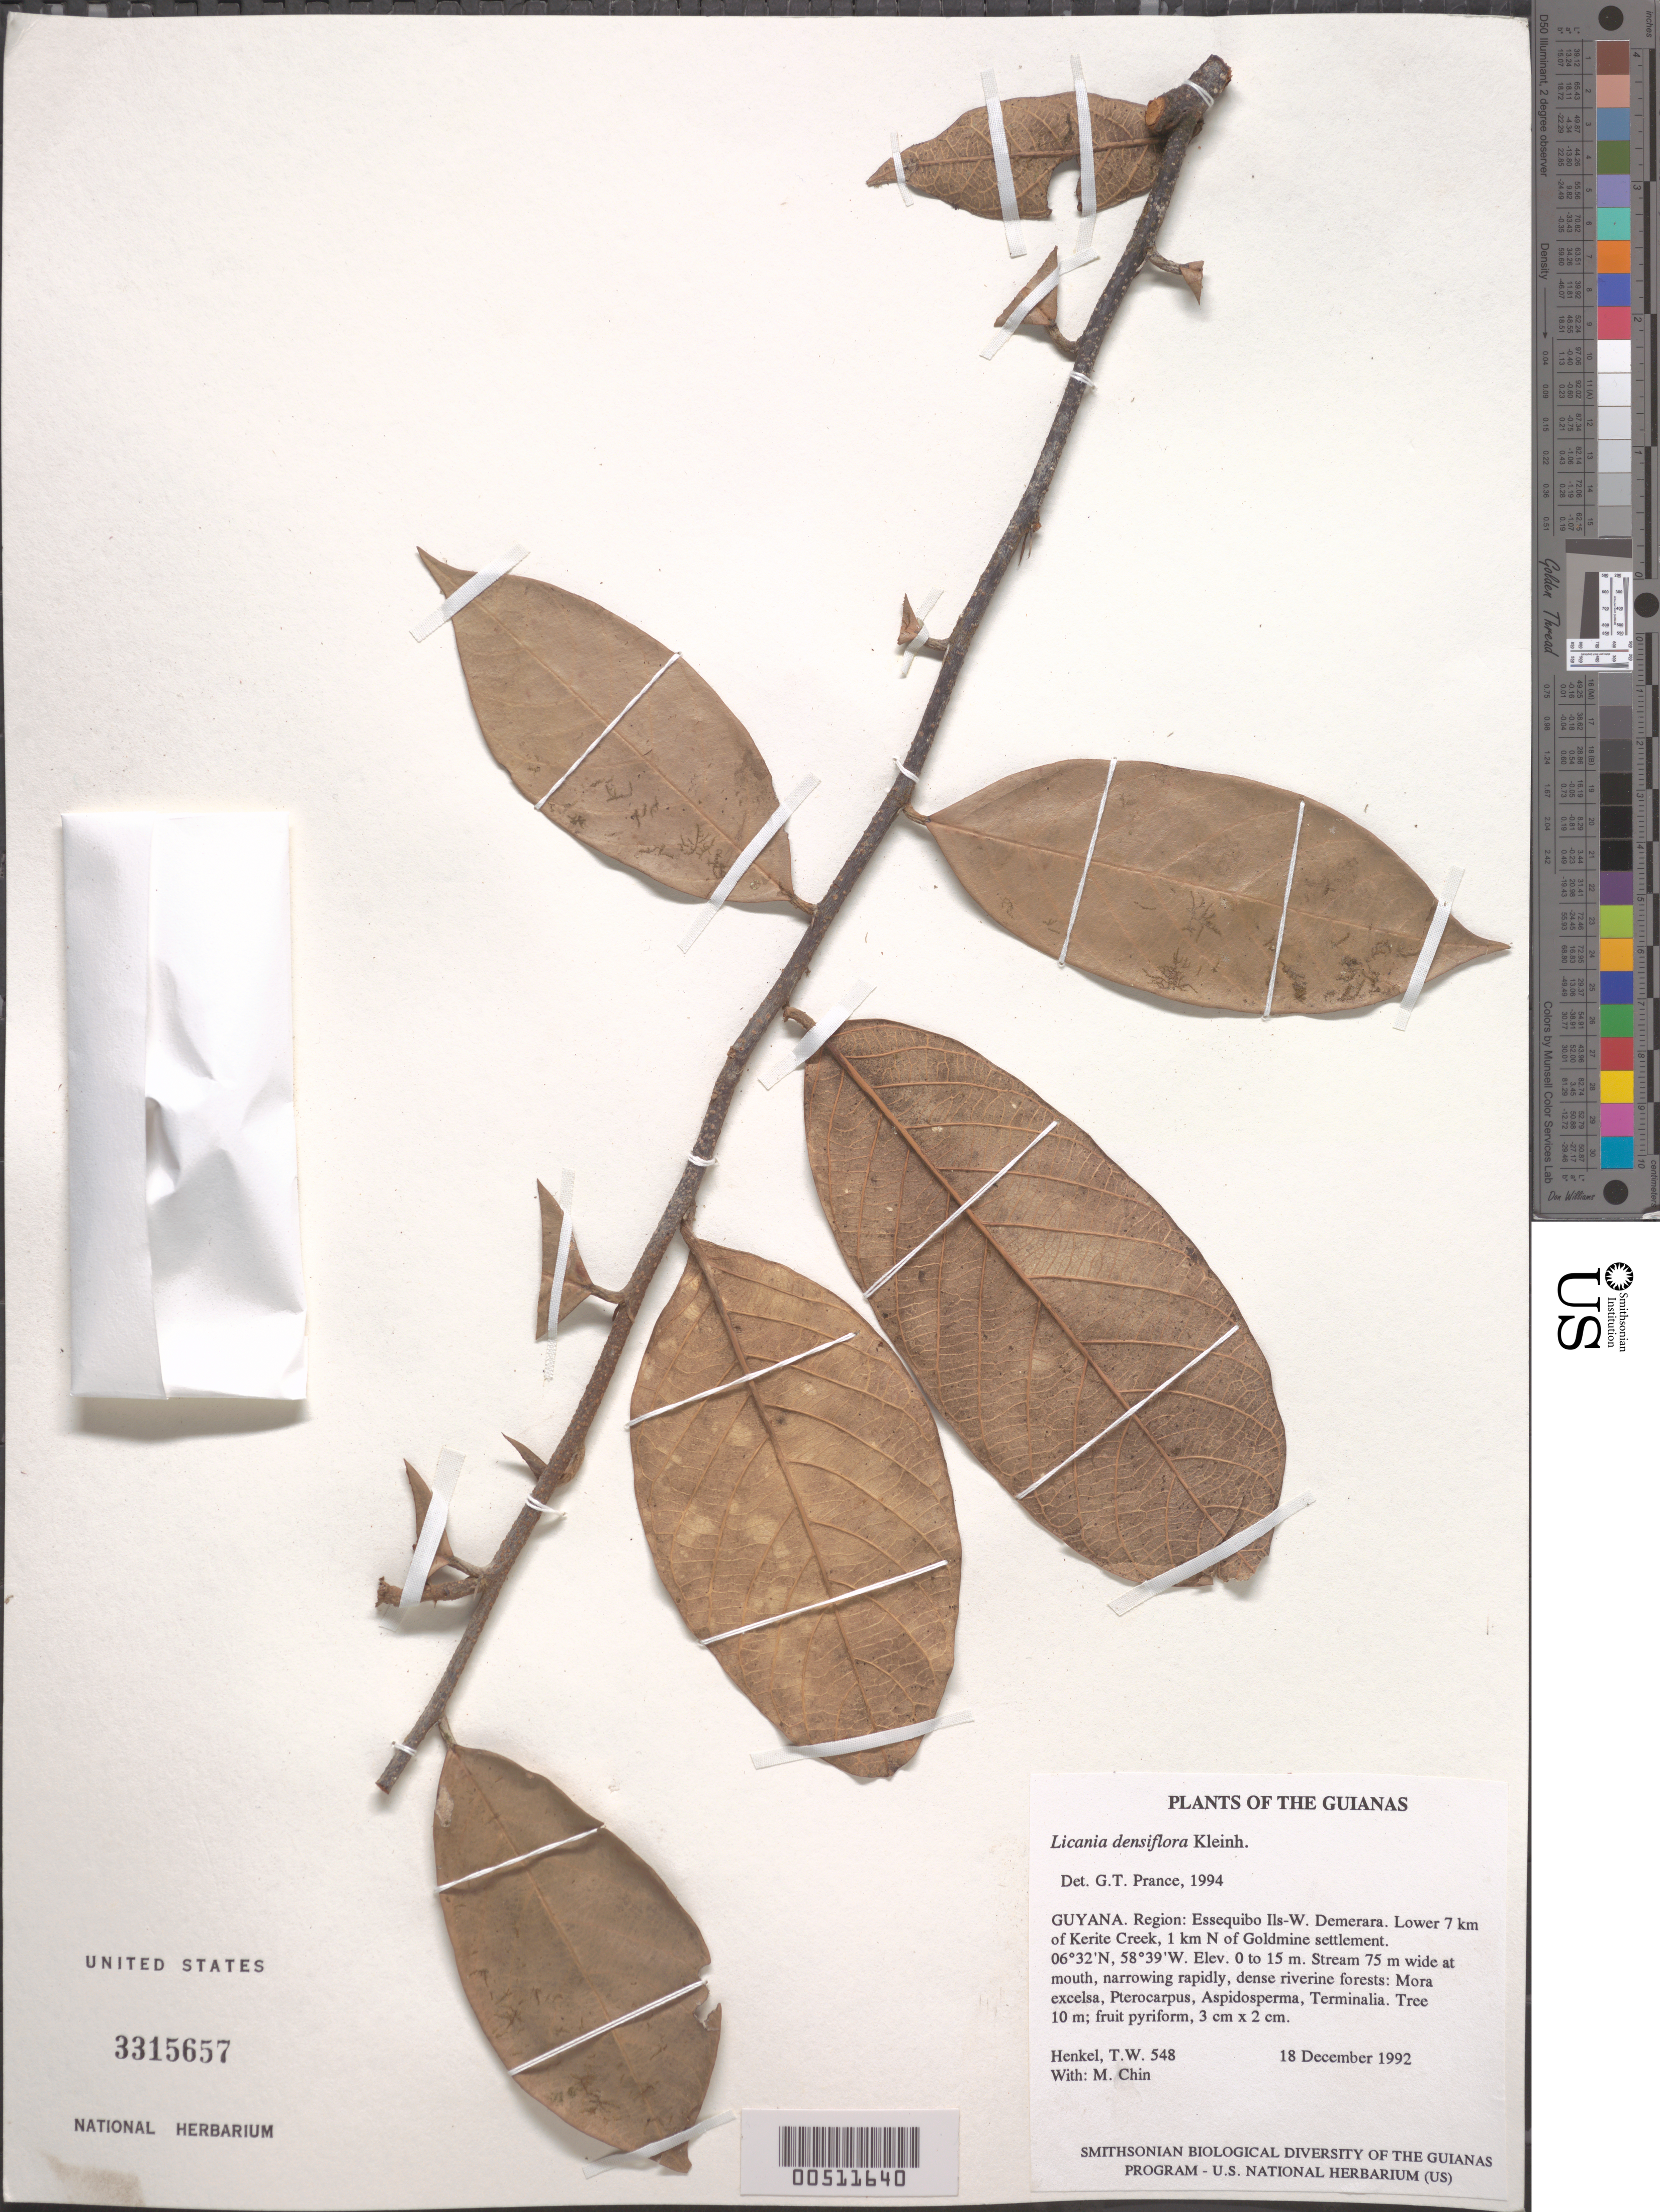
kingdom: Plantae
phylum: Tracheophyta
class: Magnoliopsida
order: Malpighiales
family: Chrysobalanaceae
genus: Licania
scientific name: Licania densiflora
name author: Kleinh.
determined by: Prance, G. T.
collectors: T. Henkel & M. Chin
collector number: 548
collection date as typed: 18 December 1992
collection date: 1992-12-18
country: Guyana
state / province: Essequibo Isl-W. Demerara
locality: Lower 7 km of Kerite Creek, 1 km N of Goldmine settlement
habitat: Stream 75 m wide at mouth, narrowing rapidly, dense riverine forests: Mora excelsa, Pterocarpus, Aspidosperma, Terminalia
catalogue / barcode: US 3315657